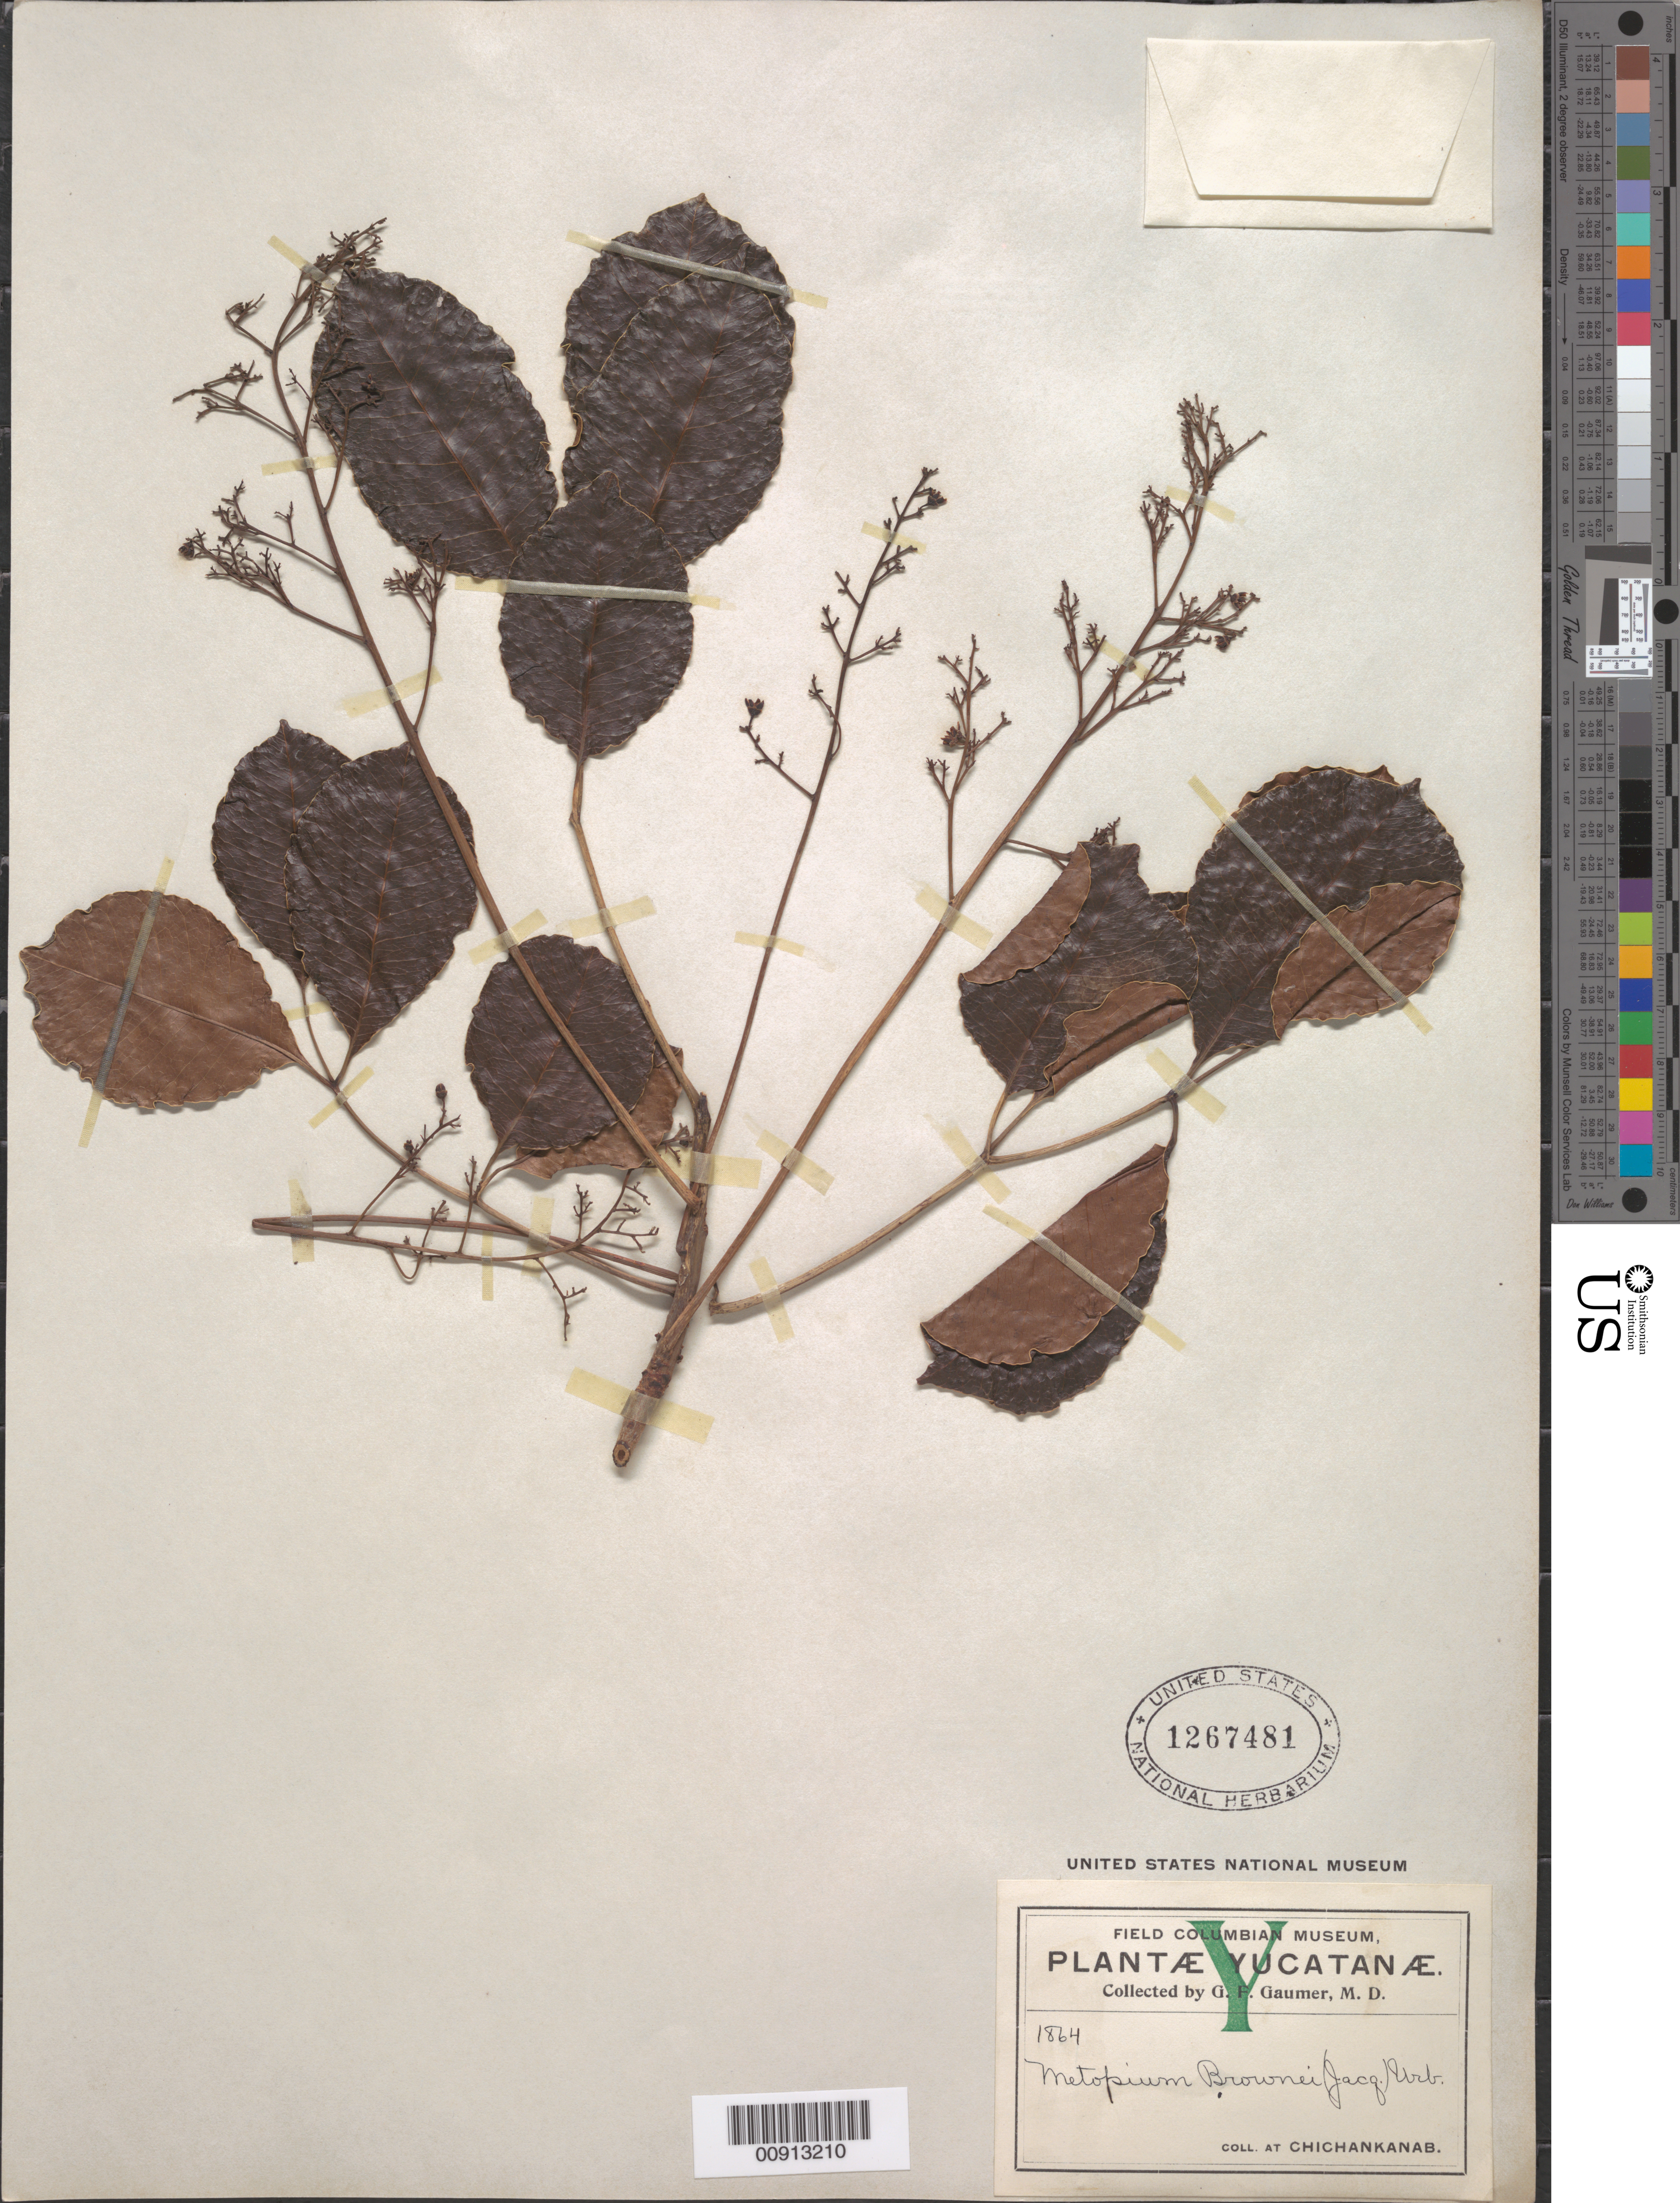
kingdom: Plantae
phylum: Tracheophyta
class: Magnoliopsida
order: Sapindales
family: Anacardiaceae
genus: Metopium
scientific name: Metopium brownei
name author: (Jacq.) Urb.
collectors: G. F. Gaumer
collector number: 1864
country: Mexico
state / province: Quintana Roo / Yucatán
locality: Chichankanab.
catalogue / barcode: US 1267481